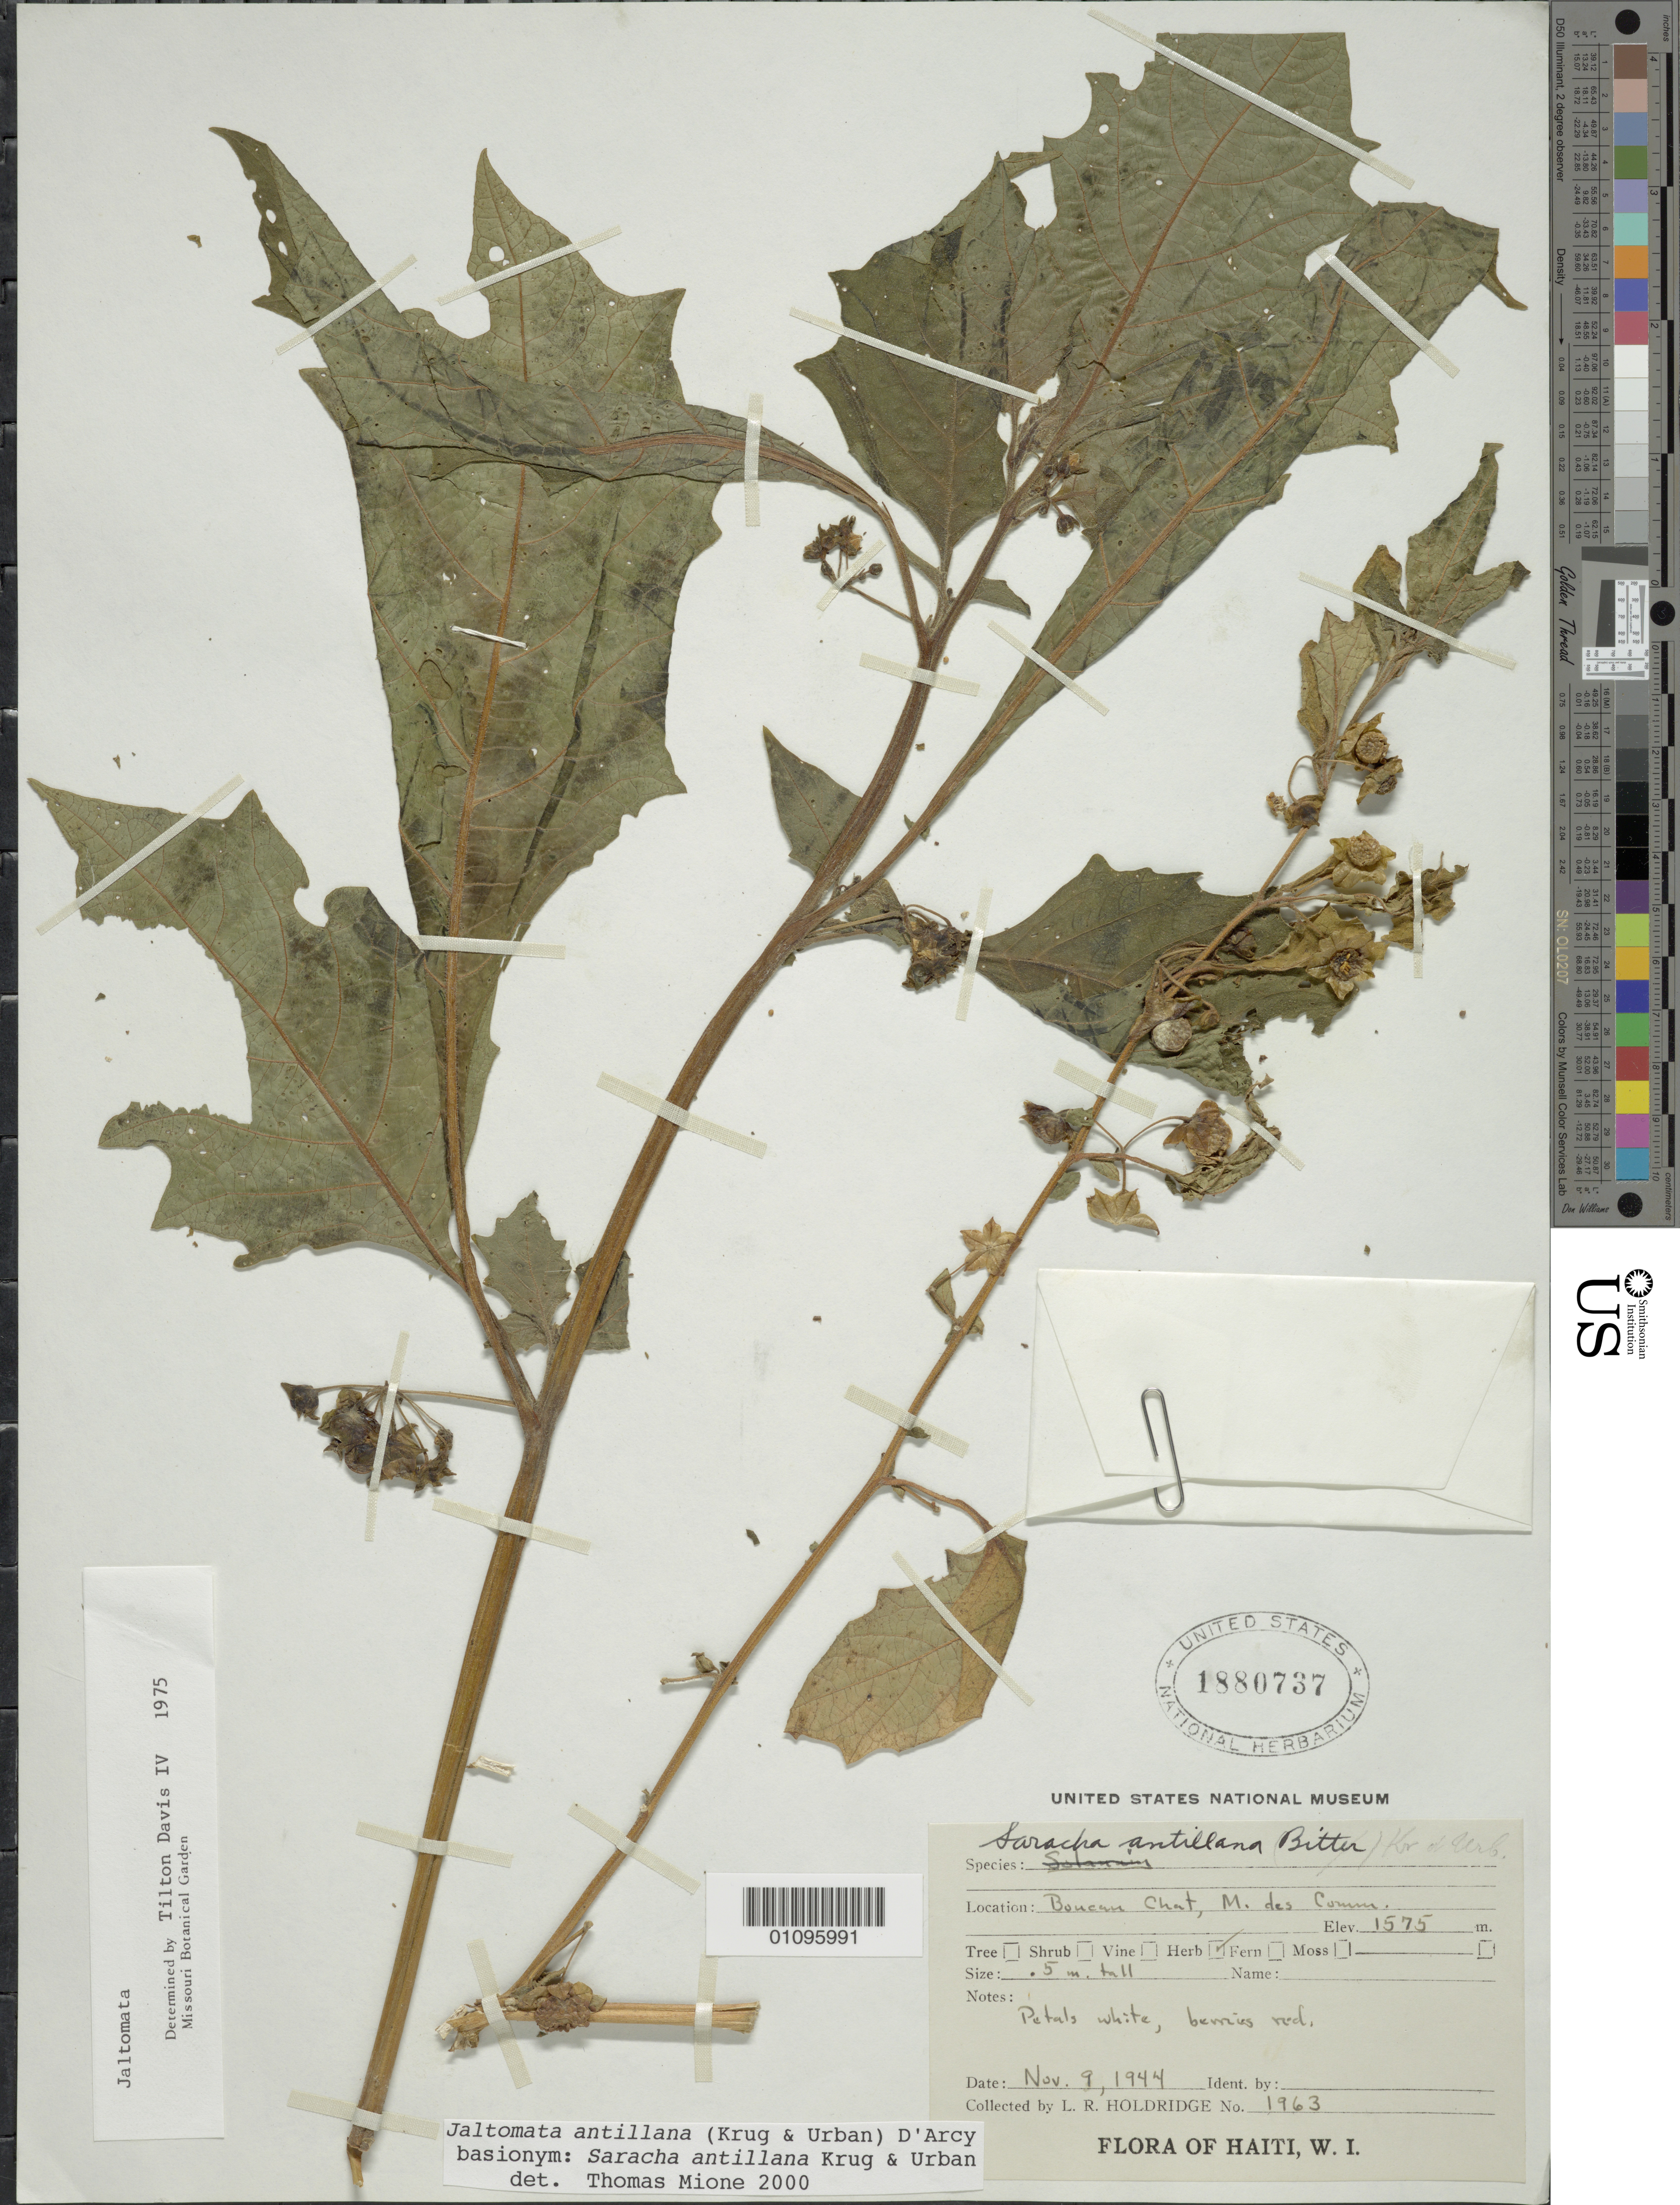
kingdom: Plantae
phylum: Tracheophyta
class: Magnoliopsida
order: Solanales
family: Solanaceae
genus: Jaltomata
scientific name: Jaltomata antillana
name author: (Krug & Urb.) D'Arcy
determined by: Mione, Thomas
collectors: L. Holdridge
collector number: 1963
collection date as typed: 09 Nov 1944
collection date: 1944-11-09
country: Haiti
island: Hispaniola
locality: Morne des Commissaires, Bureau Chat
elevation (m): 1575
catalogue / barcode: US 1880737